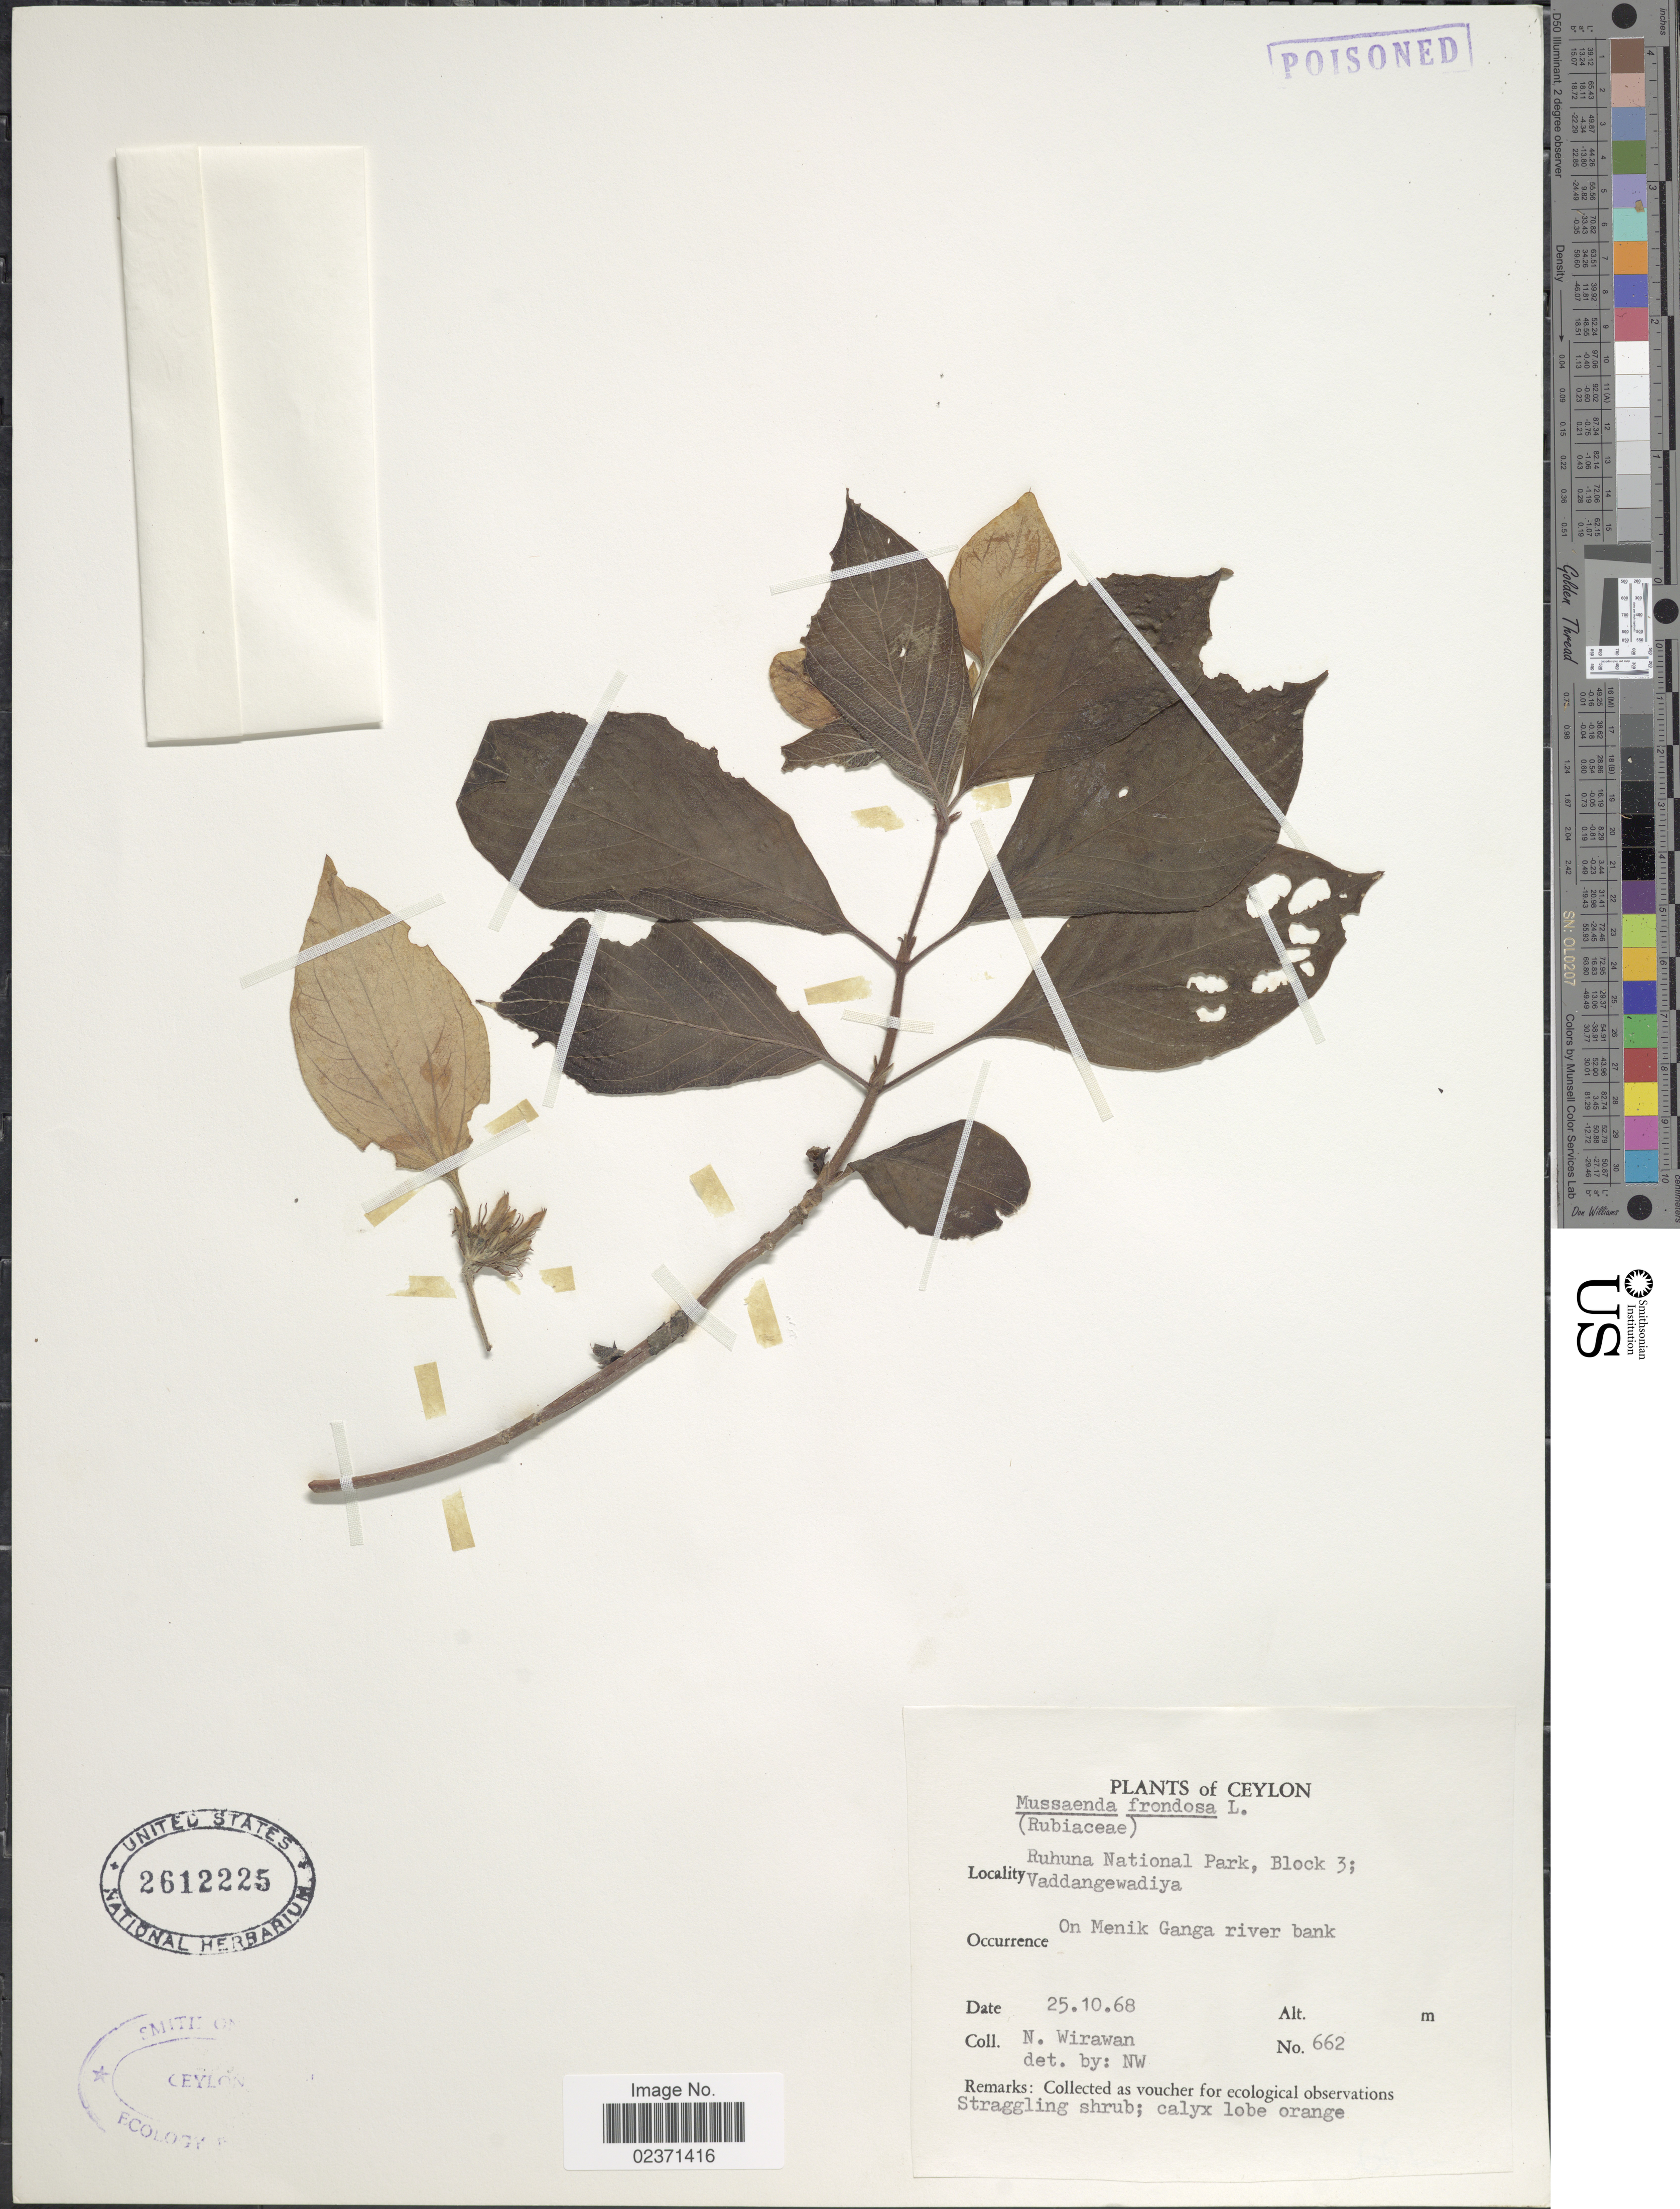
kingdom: Plantae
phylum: Tracheophyta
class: Magnoliopsida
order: Gentianales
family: Rubiaceae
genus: Mussaenda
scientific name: Mussaenda frondosa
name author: L.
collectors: N. Wirawan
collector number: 662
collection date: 1968-10-25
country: Sri Lanka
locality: Ceylon. Ruhuna National Park, Block 3; Vaddangewadiya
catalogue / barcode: US 2612225